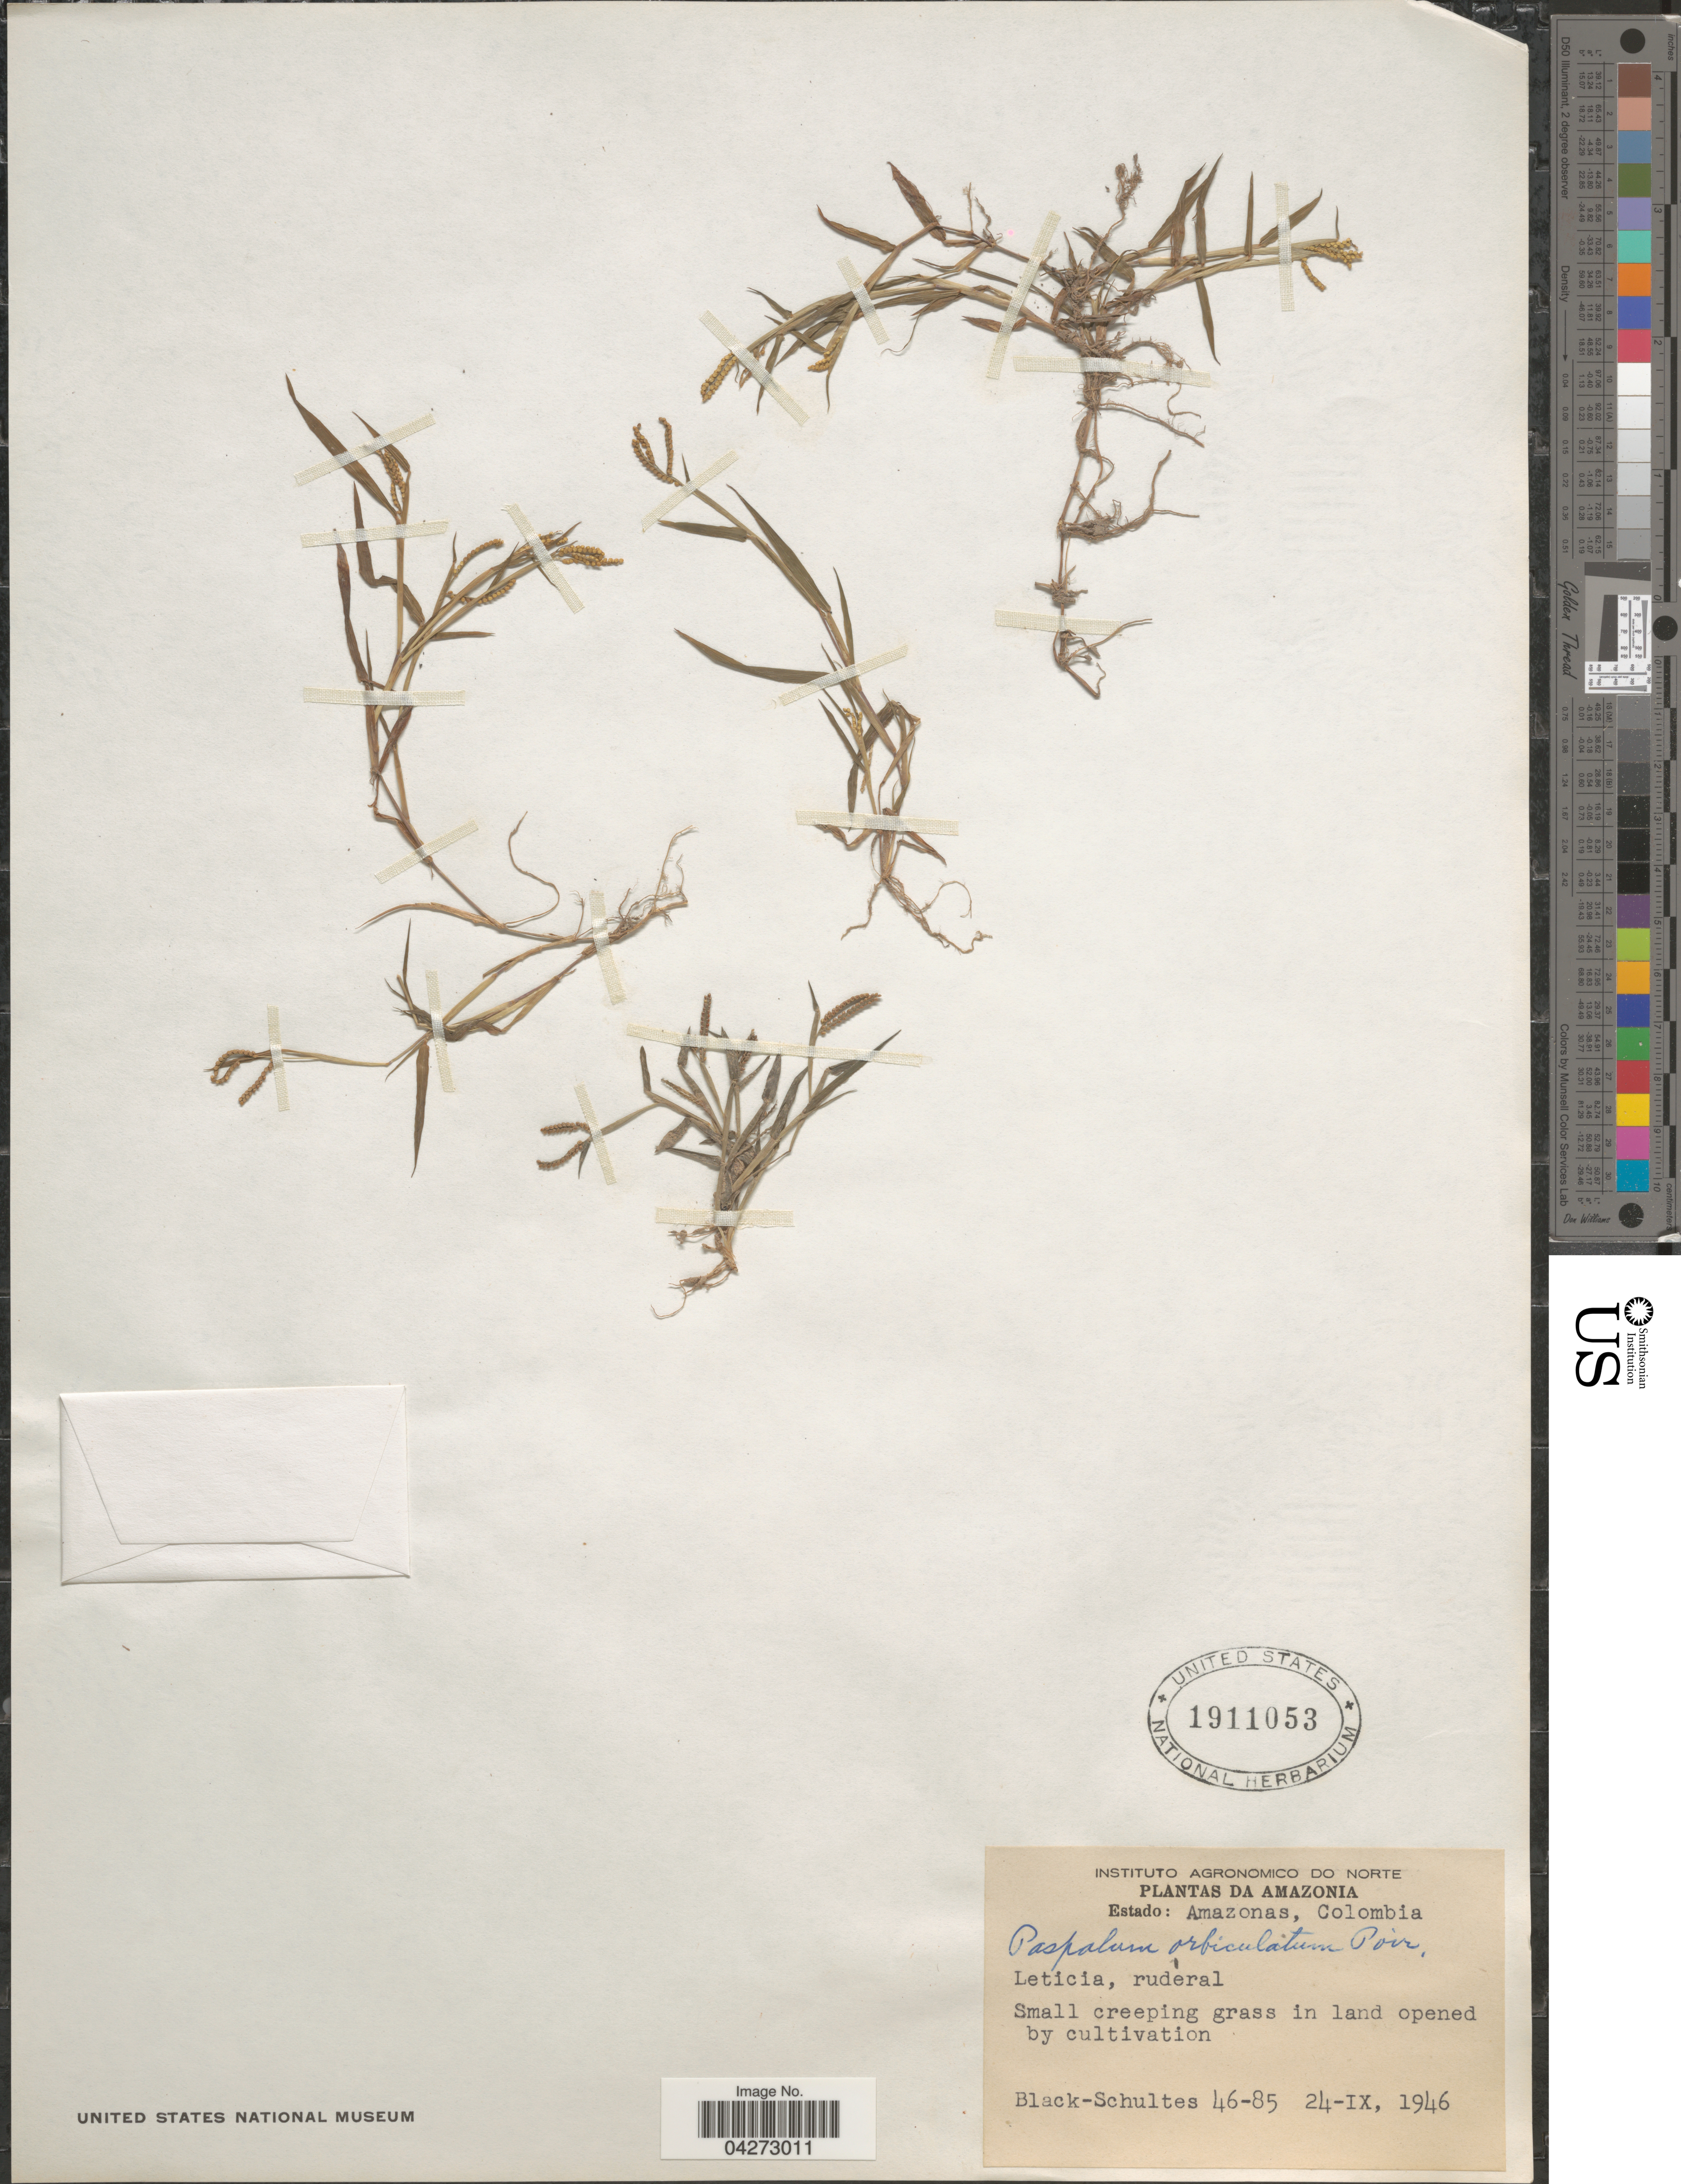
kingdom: Plantae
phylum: Tracheophyta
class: Liliopsida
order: Poales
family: Poaceae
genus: Paspalum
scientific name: Paspalum orbiculatum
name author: Poir.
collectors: -- Black & -- Schultes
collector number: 46-85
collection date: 1946-09-24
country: Colombia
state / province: Amazônas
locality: Amazonia. Leticia, ruderal. In land opened by cultivation.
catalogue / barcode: US 1911053